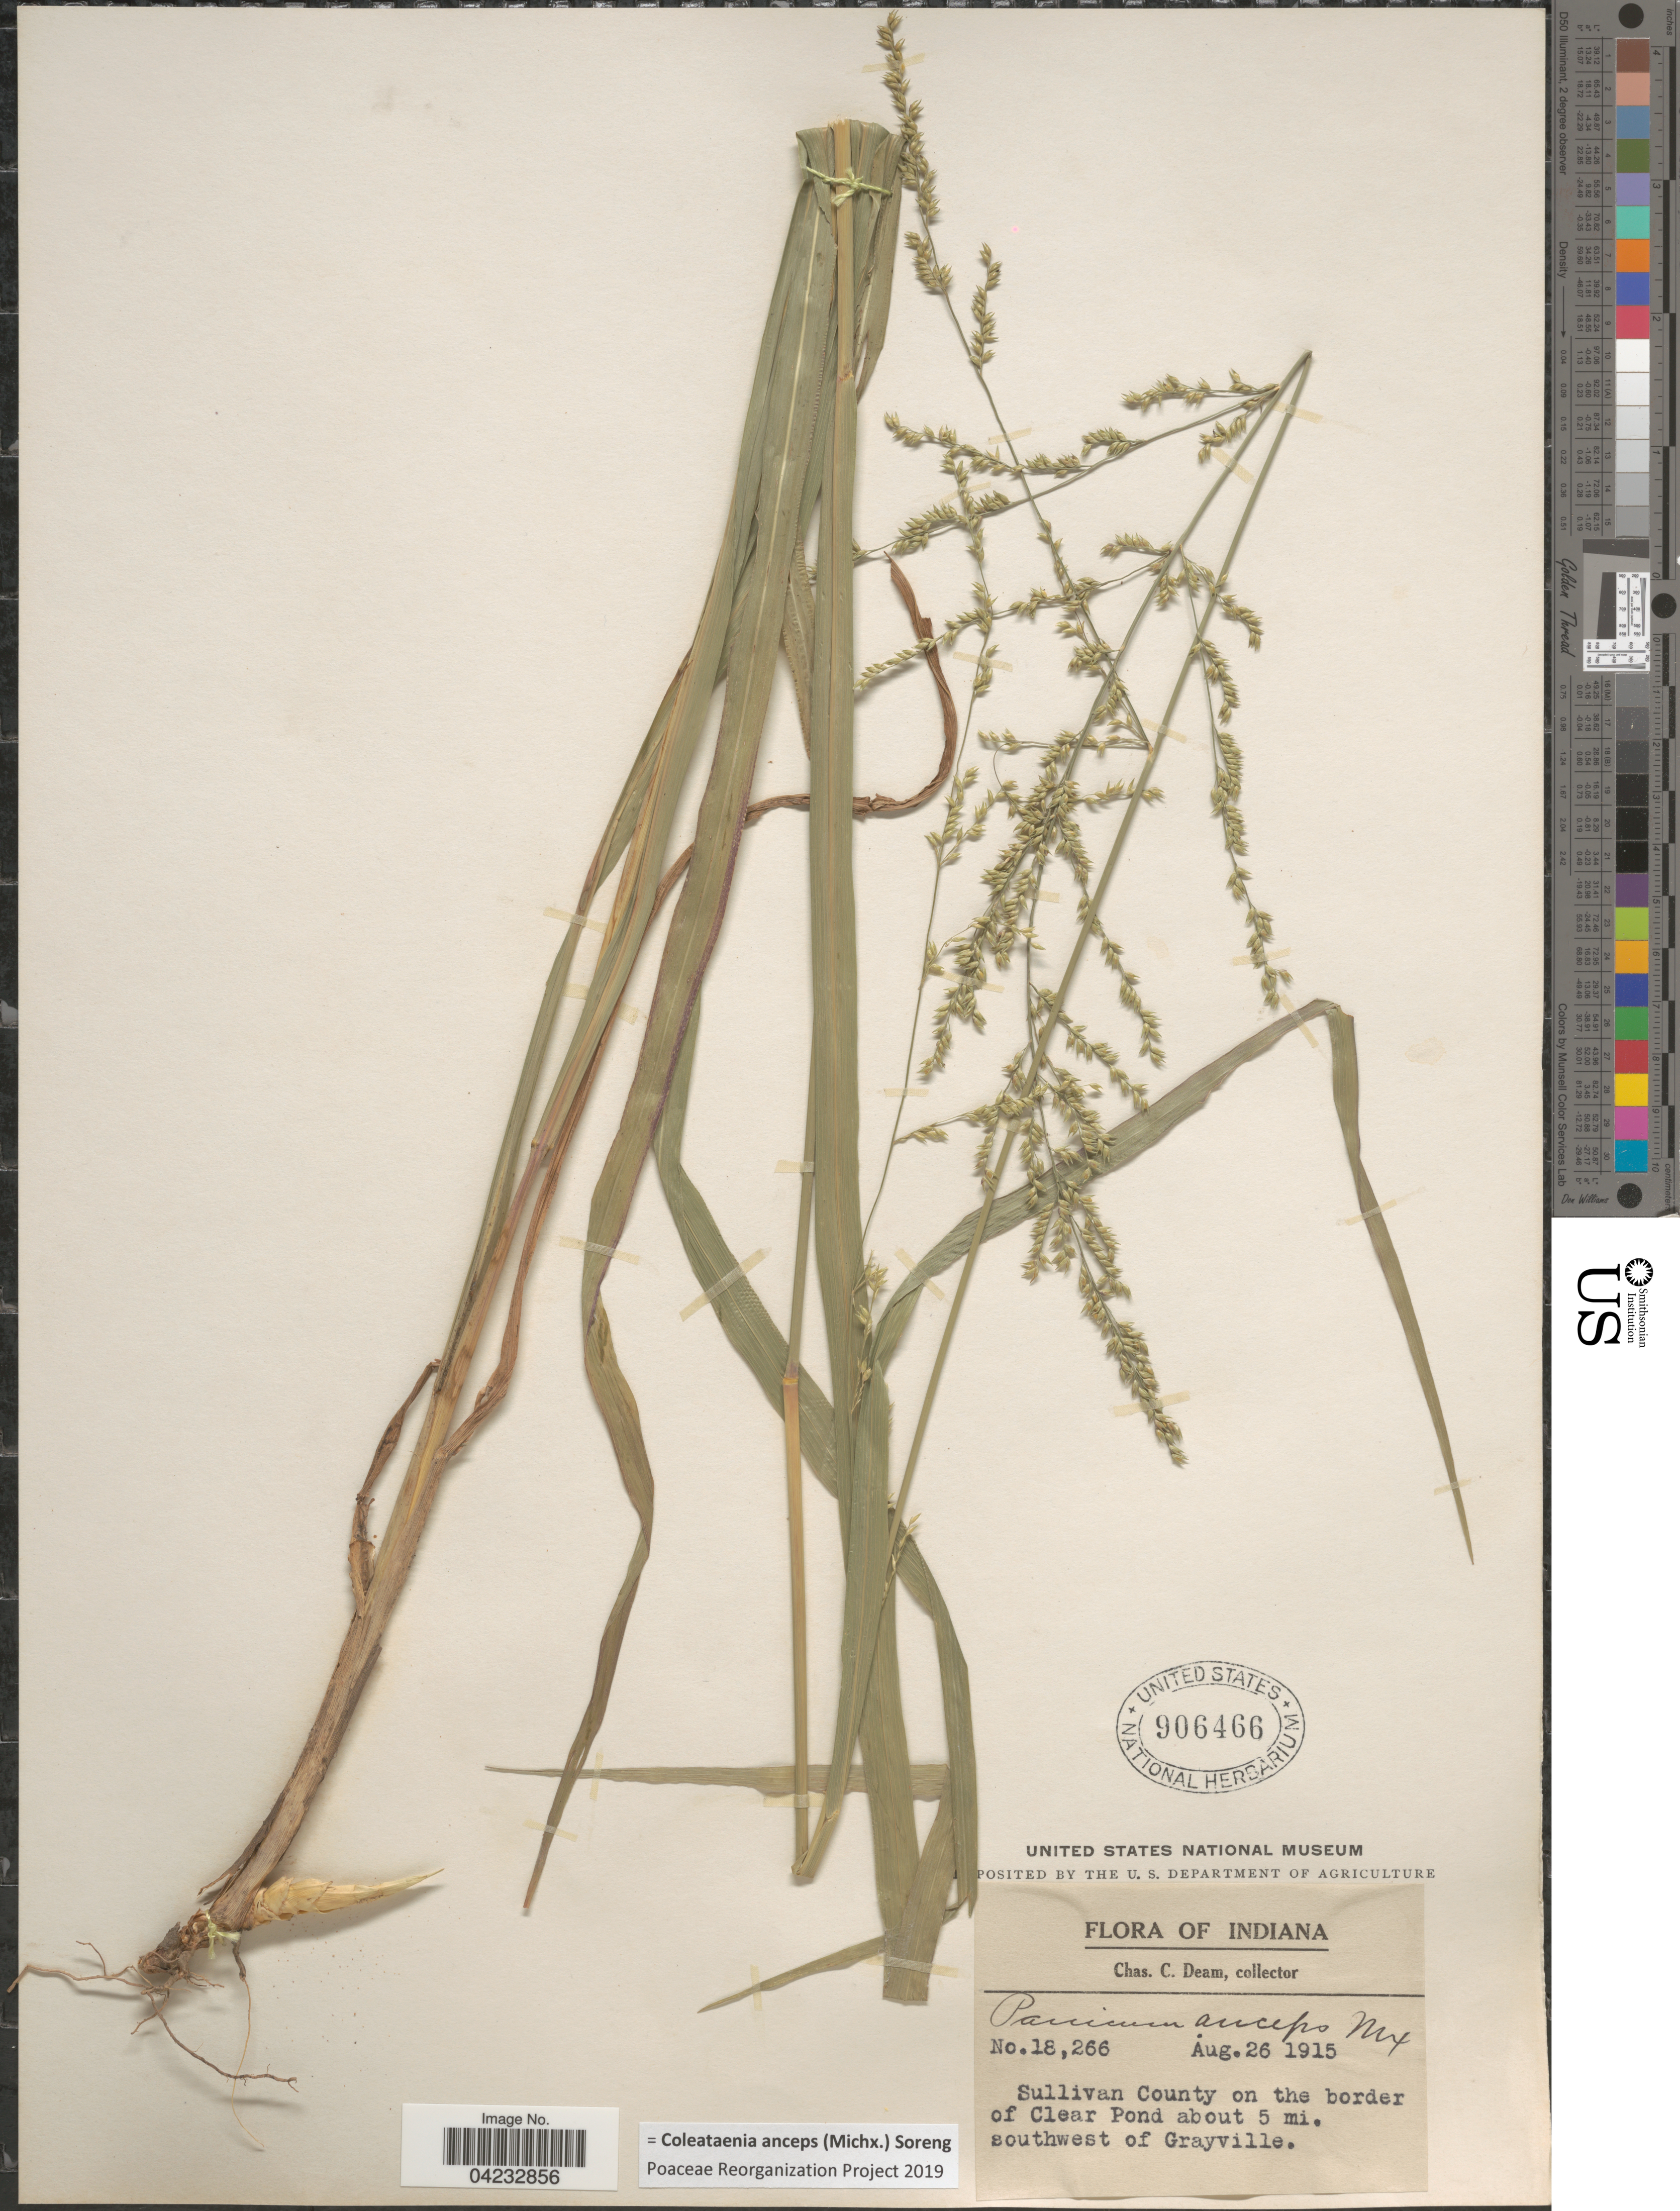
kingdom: Plantae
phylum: Tracheophyta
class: Liliopsida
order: Poales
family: Poaceae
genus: Coleataenia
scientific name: Coleataenia anceps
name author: (Michx.) Soreng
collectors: C. C. Deam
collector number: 18266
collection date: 1915-08-26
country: United States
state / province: Indiana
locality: Sullivan County on the border of Clear Pond about 5 mi. southwest of Grayville.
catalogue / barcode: US 906466